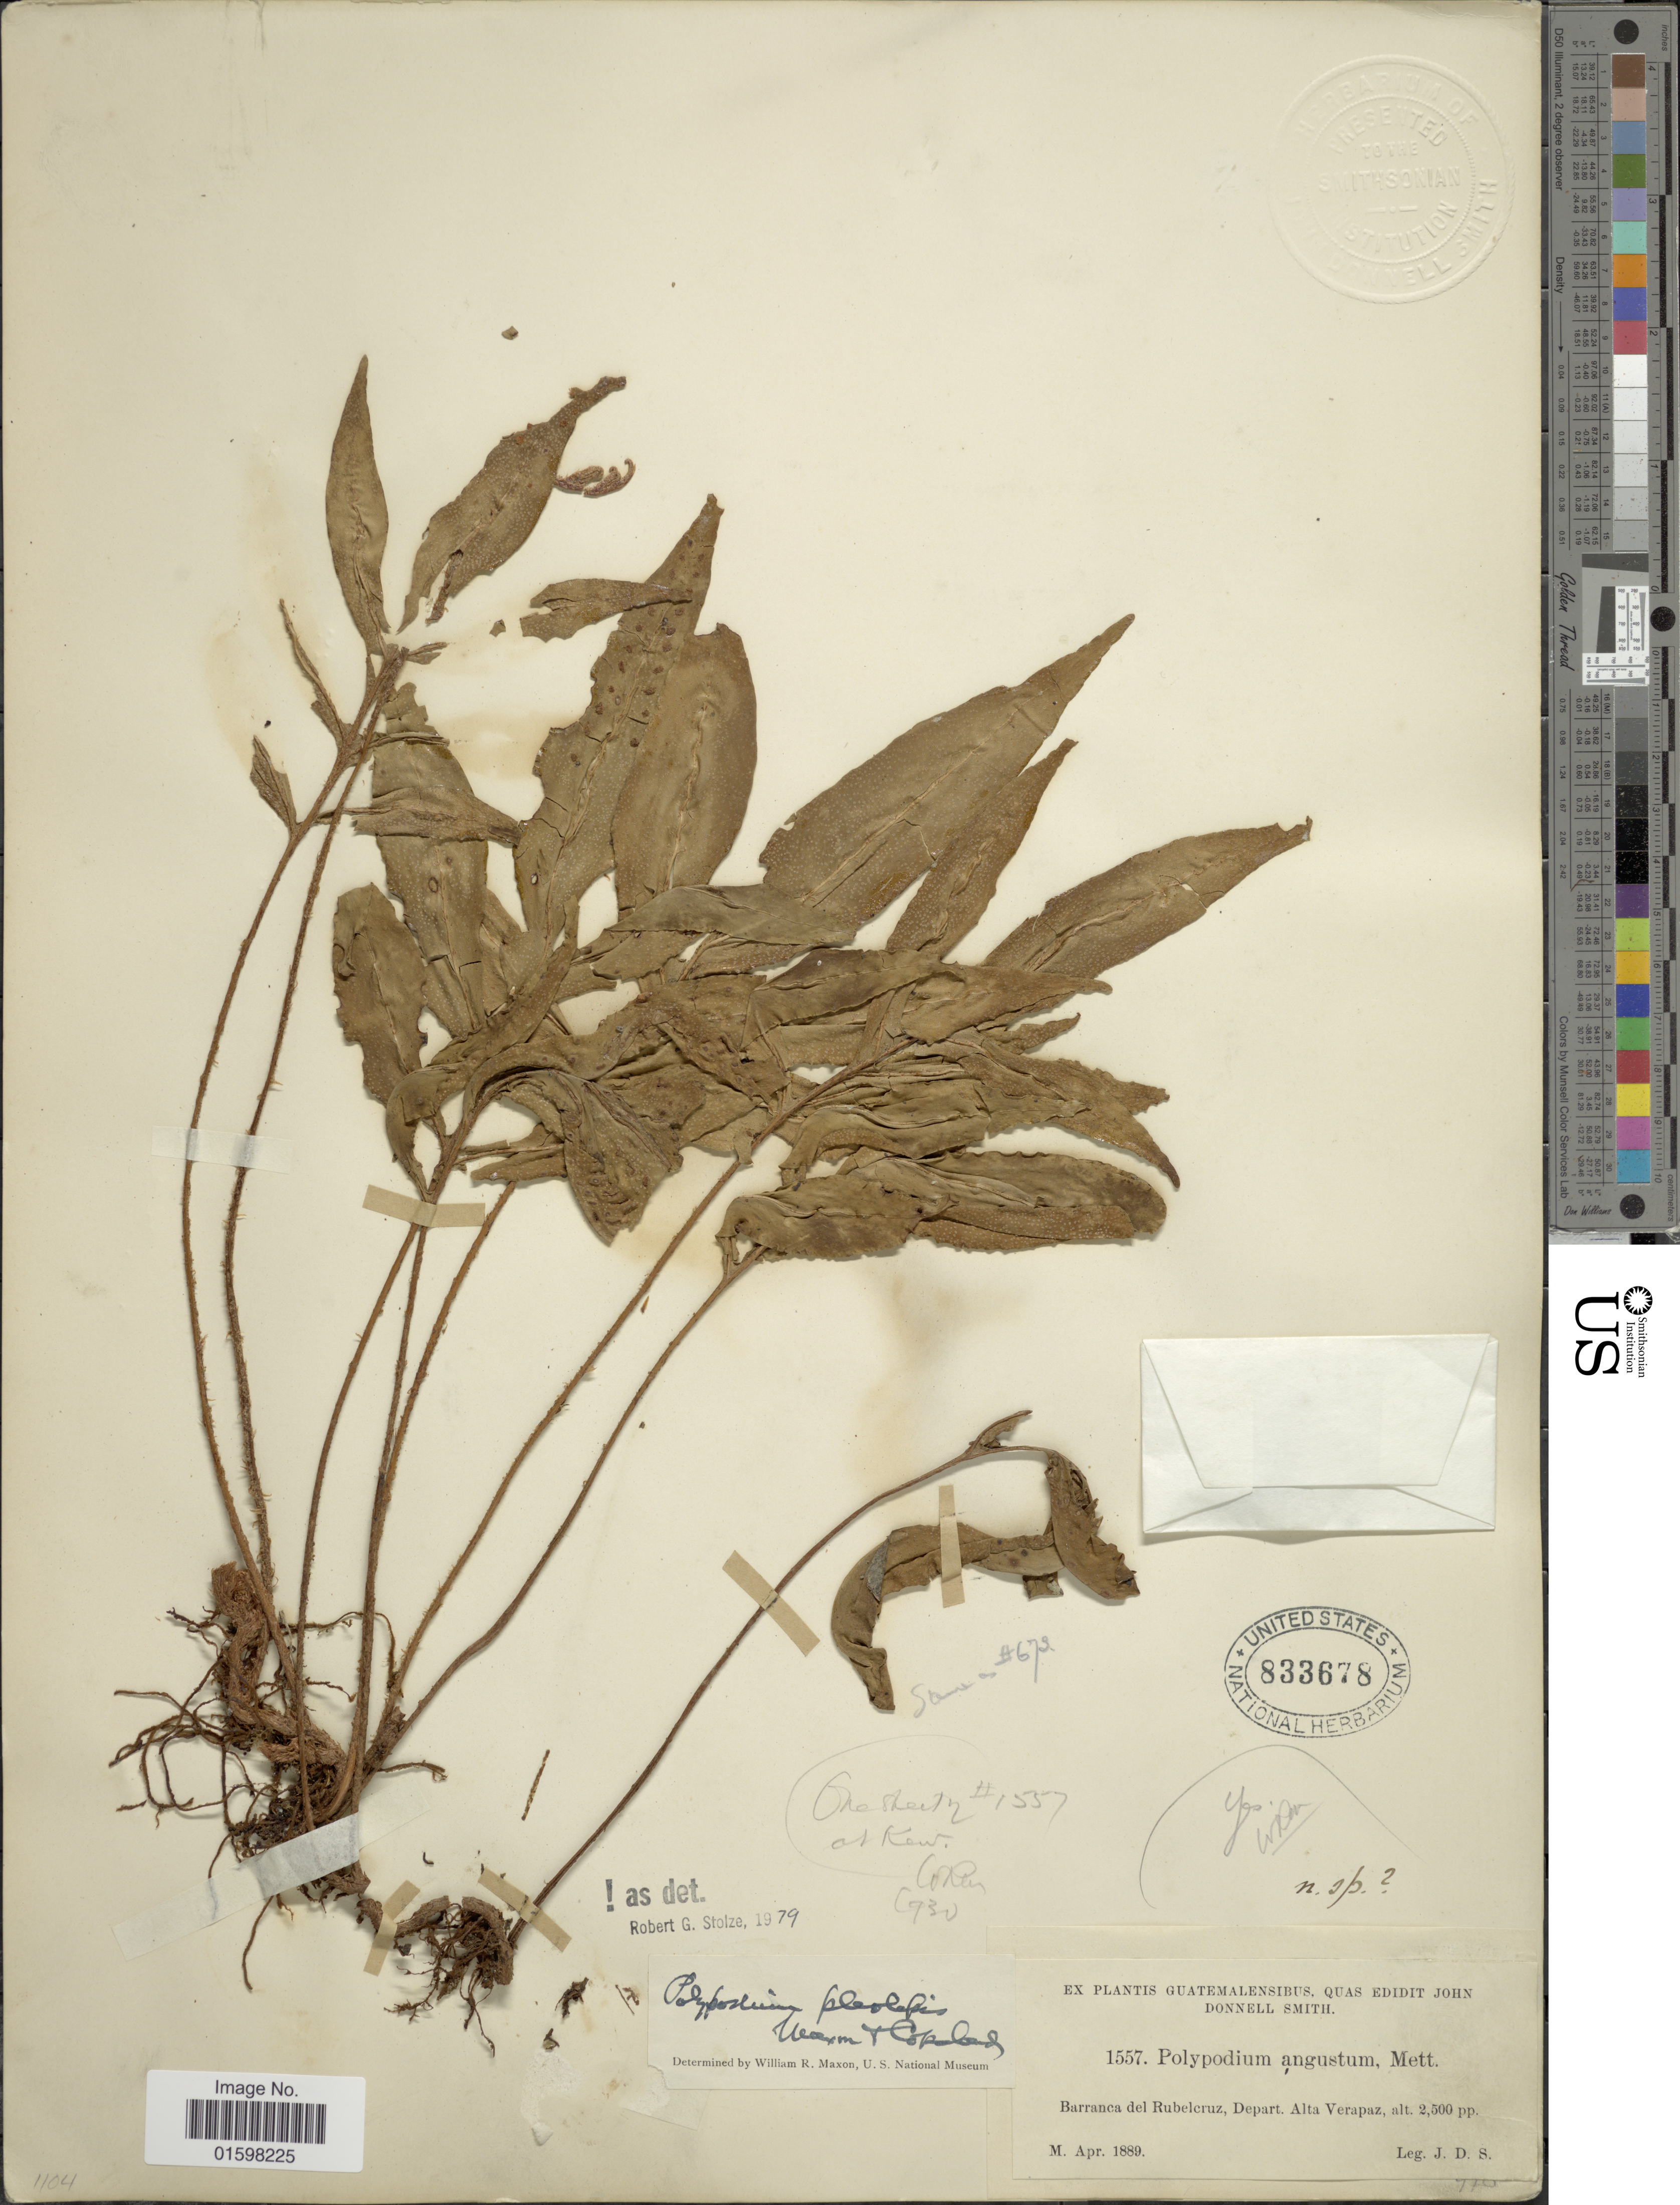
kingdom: Plantae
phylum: Tracheophyta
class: Polypodiopsida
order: Polypodiales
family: Polypodiaceae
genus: Pleopeltis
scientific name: Pleopeltis pleolepis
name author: (Maxon & Copel.) Lellinger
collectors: J. Donnell Smith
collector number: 1557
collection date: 1889-04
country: Guatemala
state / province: Alta Verapaz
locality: Barranca del Rubelcruz, Alta Verapaz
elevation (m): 762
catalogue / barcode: US 833678